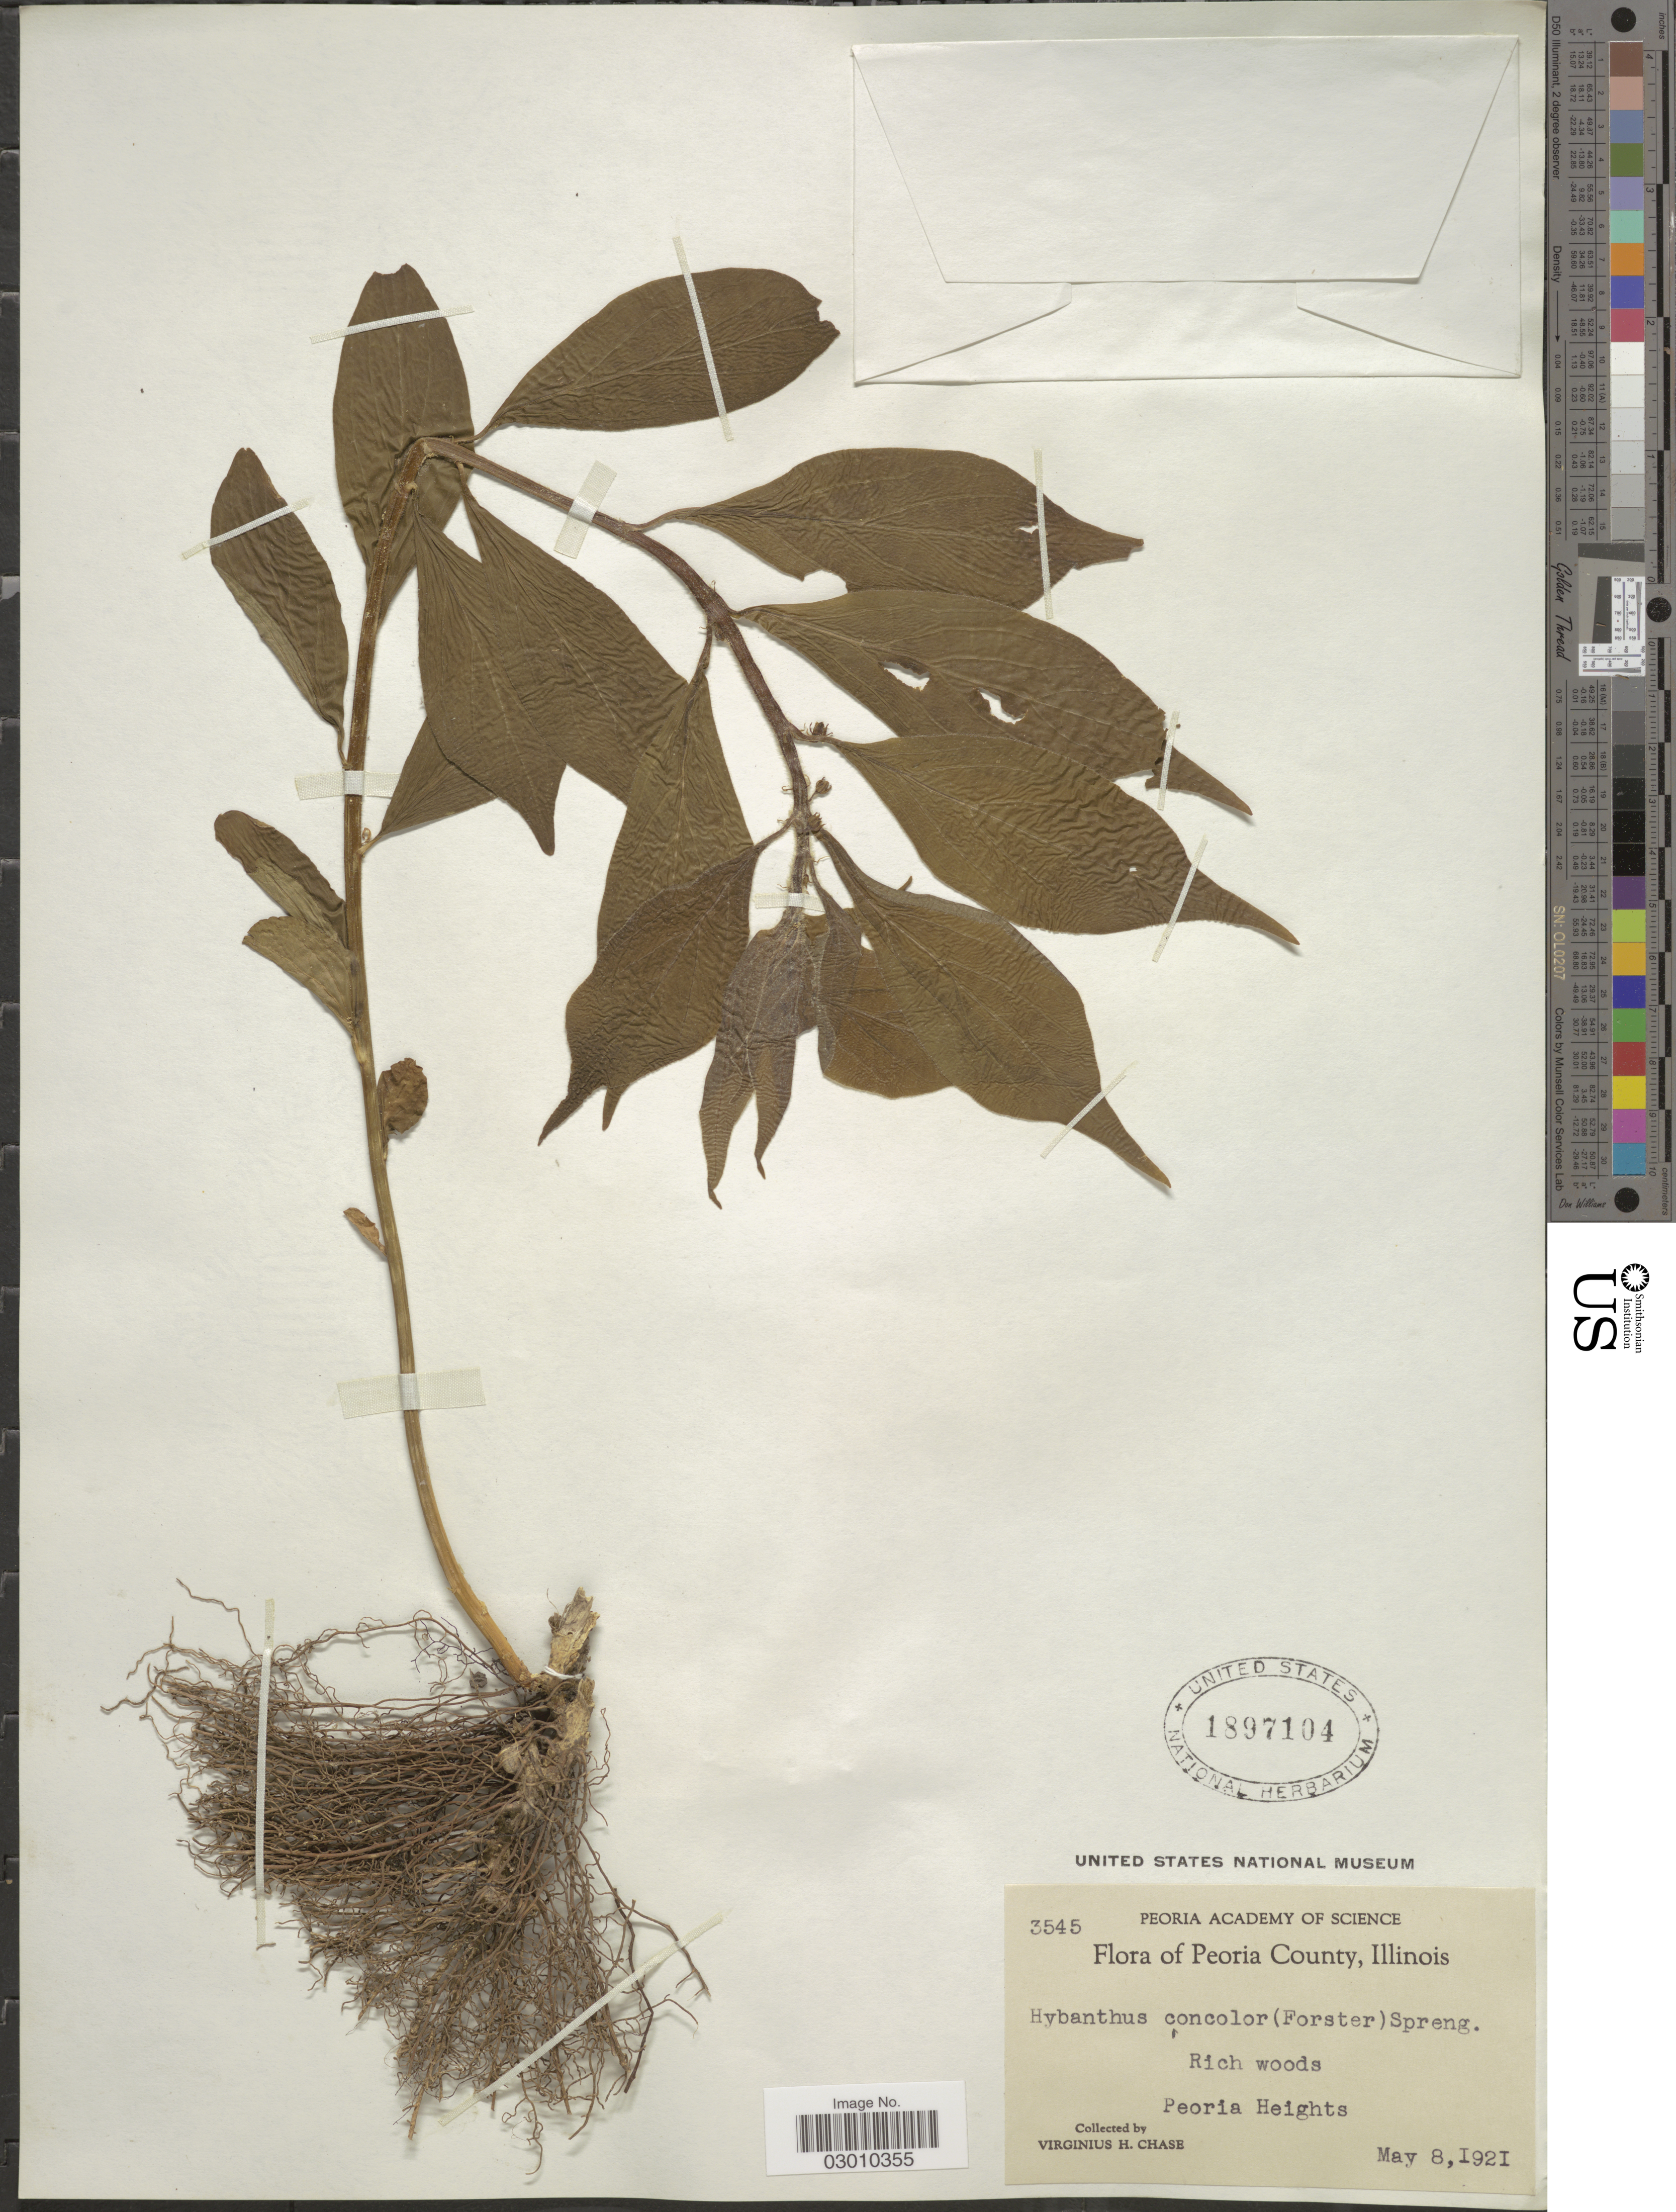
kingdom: Plantae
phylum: Tracheophyta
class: Magnoliopsida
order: Malpighiales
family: Violaceae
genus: Cubelium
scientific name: Cubelium concolor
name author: (T.F. Forst.) Raf. ex Britton & A. Br.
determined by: Strong, Mark T., (BOT), Smithsonian Institution - National Museum of Natural History (UNITED STATES)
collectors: V. H. Chase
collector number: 3545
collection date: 1921-05-08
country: United States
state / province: Illinois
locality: Peoria County. Peoria Heights.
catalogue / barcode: US 1897104